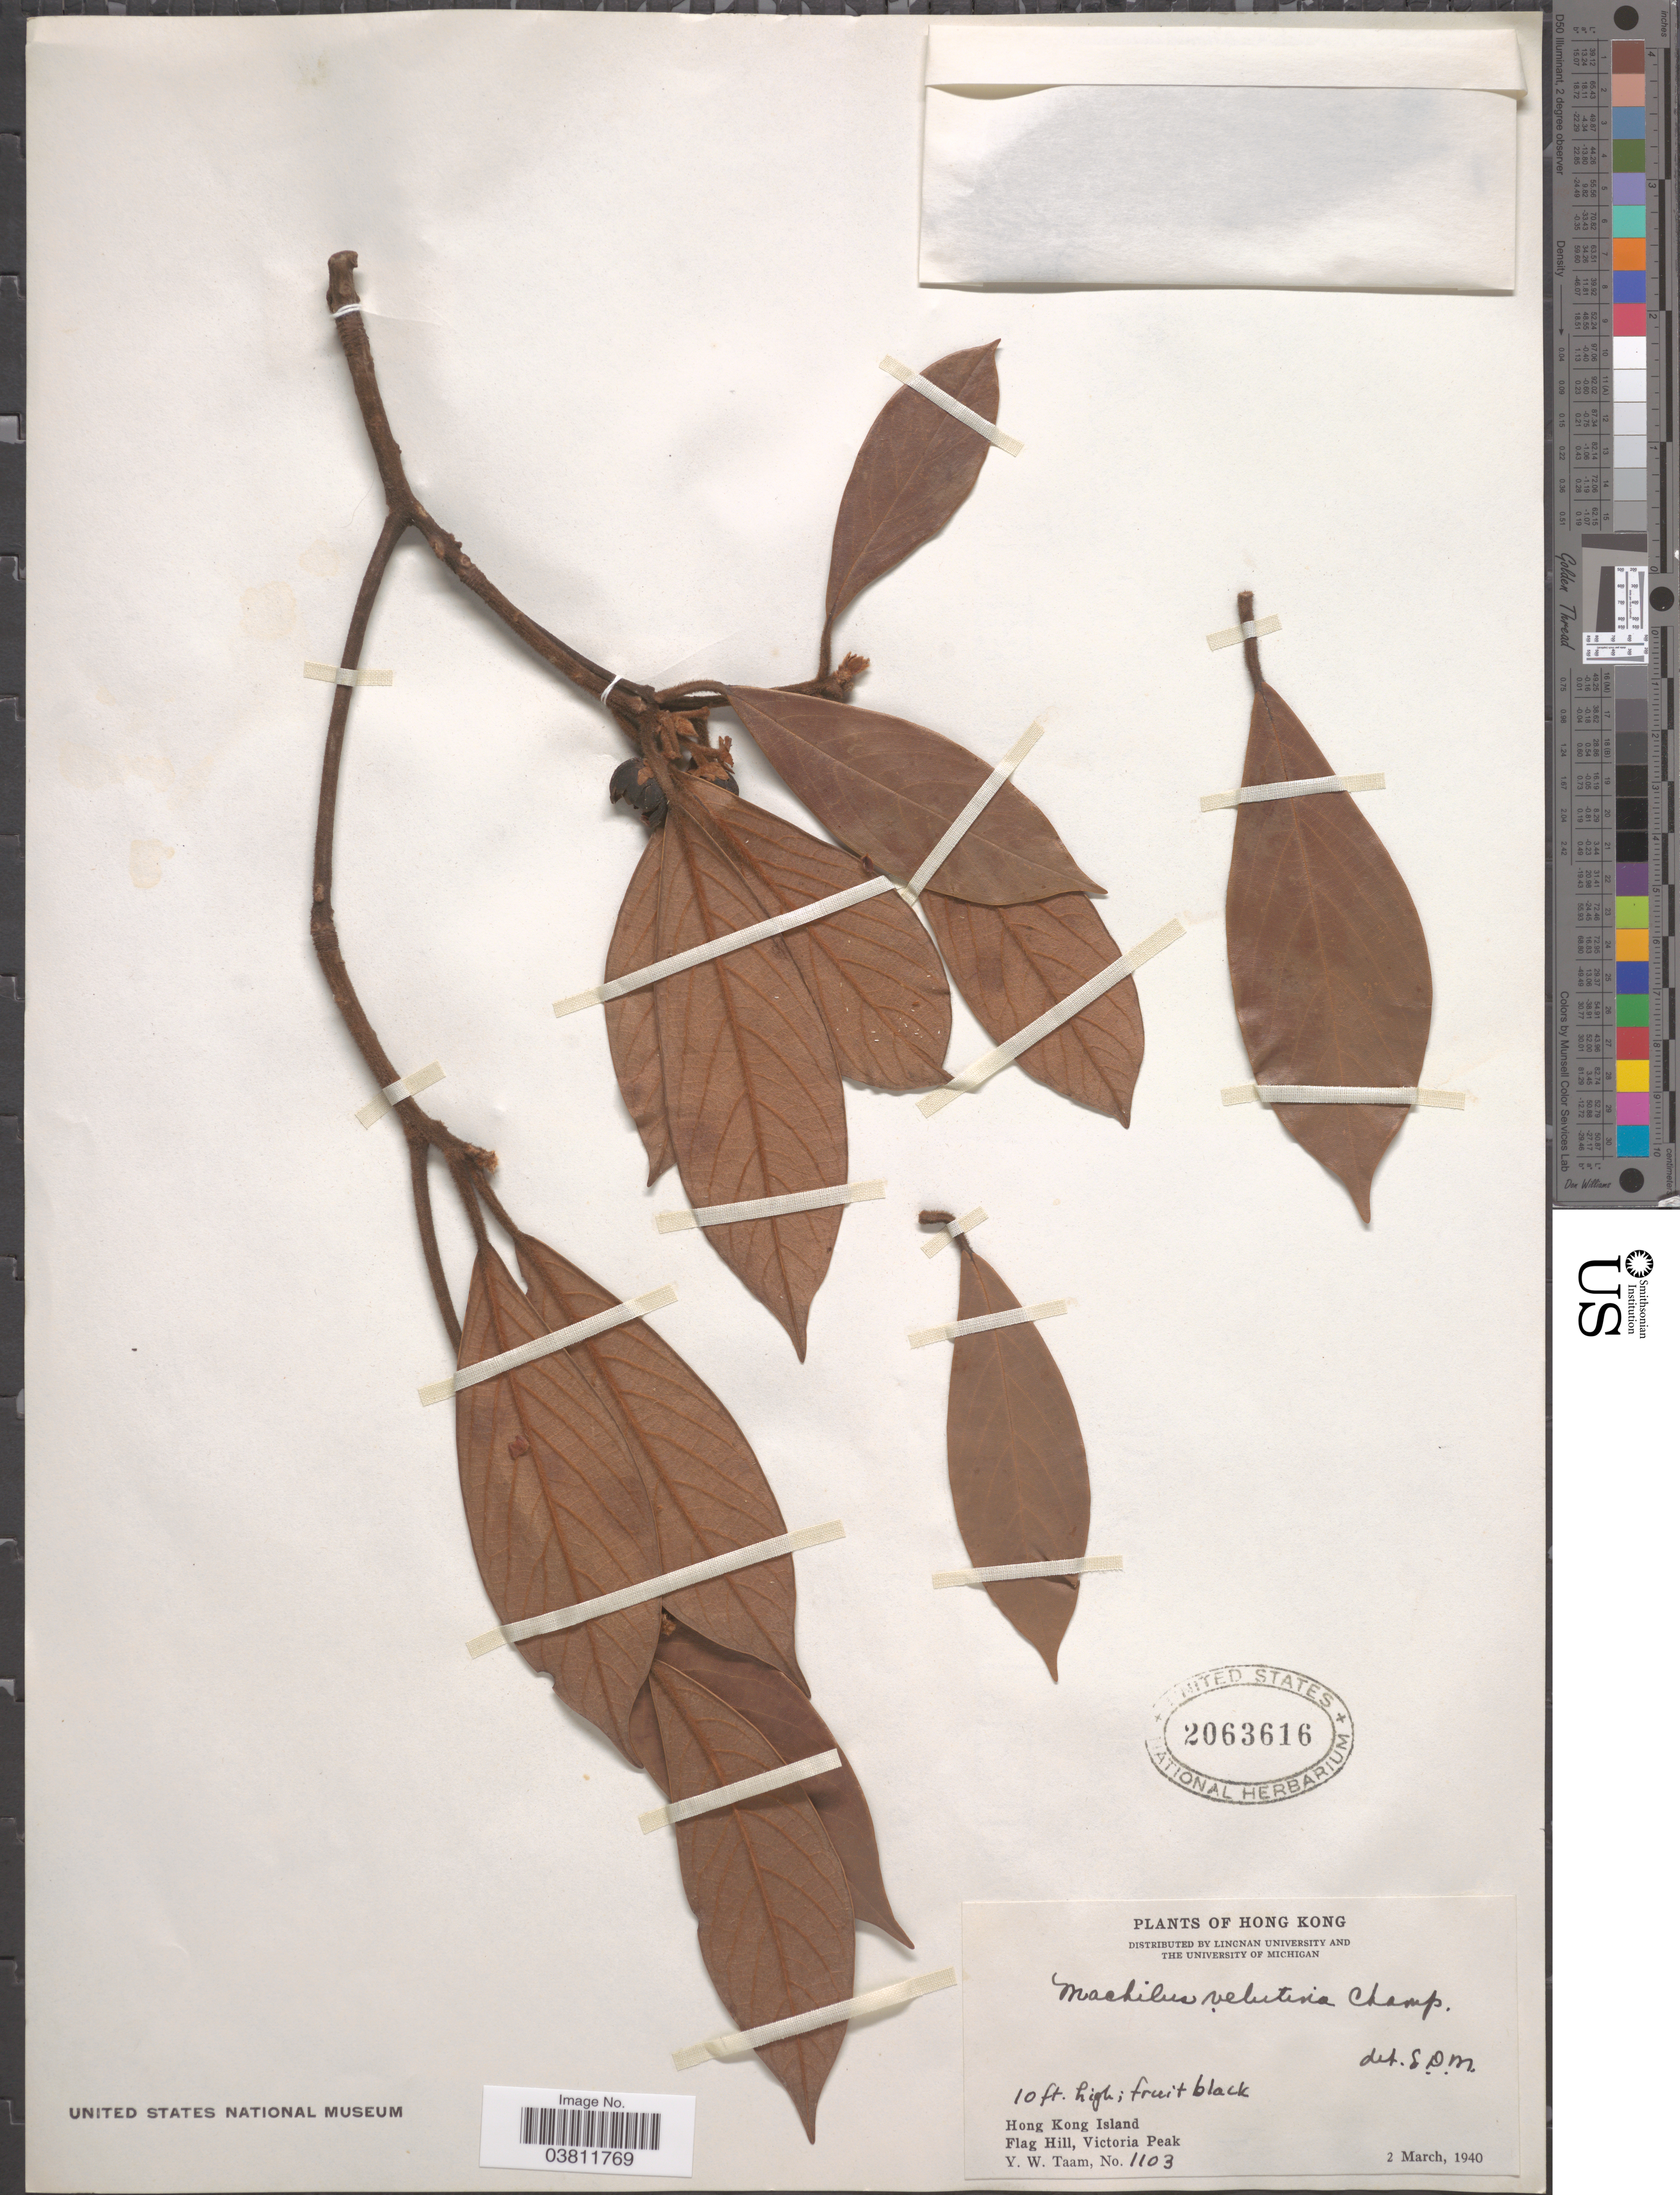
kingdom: Plantae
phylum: Tracheophyta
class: Magnoliopsida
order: Laurales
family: Lauraceae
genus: Machilus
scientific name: Machilus velutina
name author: Champ. ex Benth.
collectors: Y. W. Taam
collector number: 1103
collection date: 1940-03-02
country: China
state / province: Hong Kong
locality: Hong Kong Island, Flag Hill, Victoria Peak.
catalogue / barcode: US 2063616